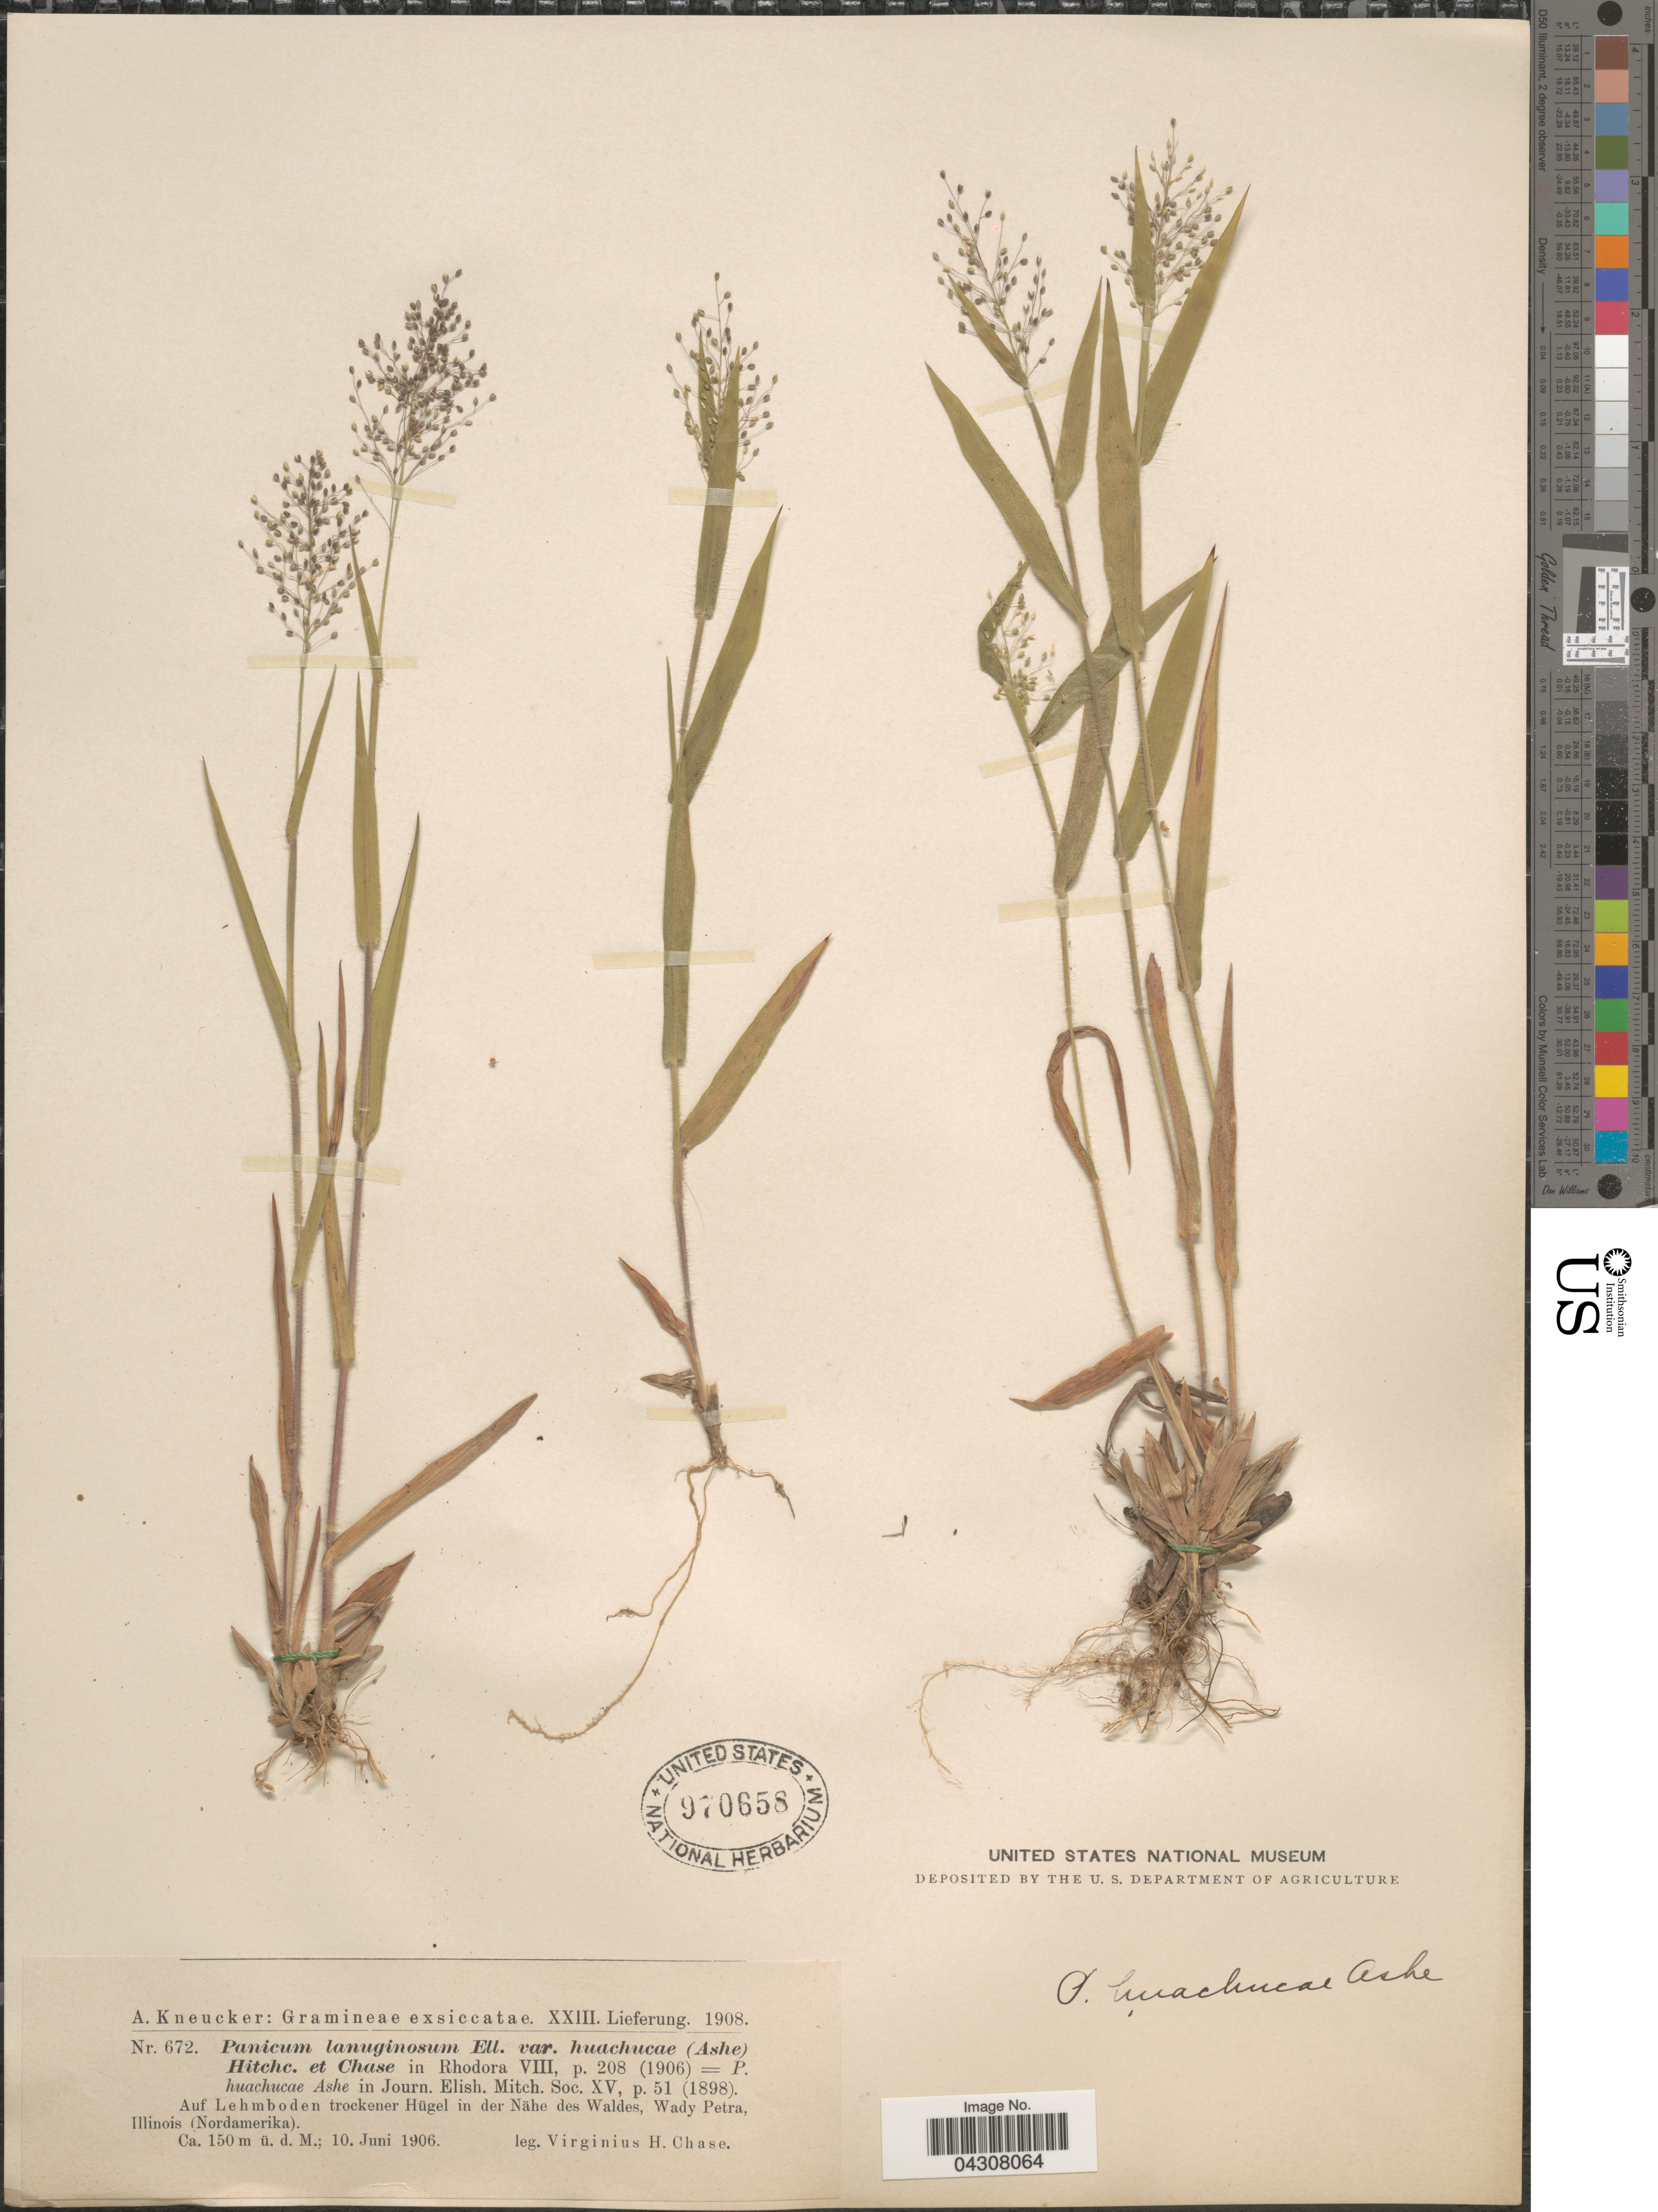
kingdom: Plantae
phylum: Tracheophyta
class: Liliopsida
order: Poales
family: Poaceae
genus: Dichanthelium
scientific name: Dichanthelium acuminatum var. acuminatum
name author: (Sw.) Gould & C.A. Clark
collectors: V. H. Chase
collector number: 672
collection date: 1906-06-10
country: United States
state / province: Illinois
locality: Auf Lehmboden trockener Hügel in der Nähe des Waldes, Wady Petra.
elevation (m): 150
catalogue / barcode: US 970658